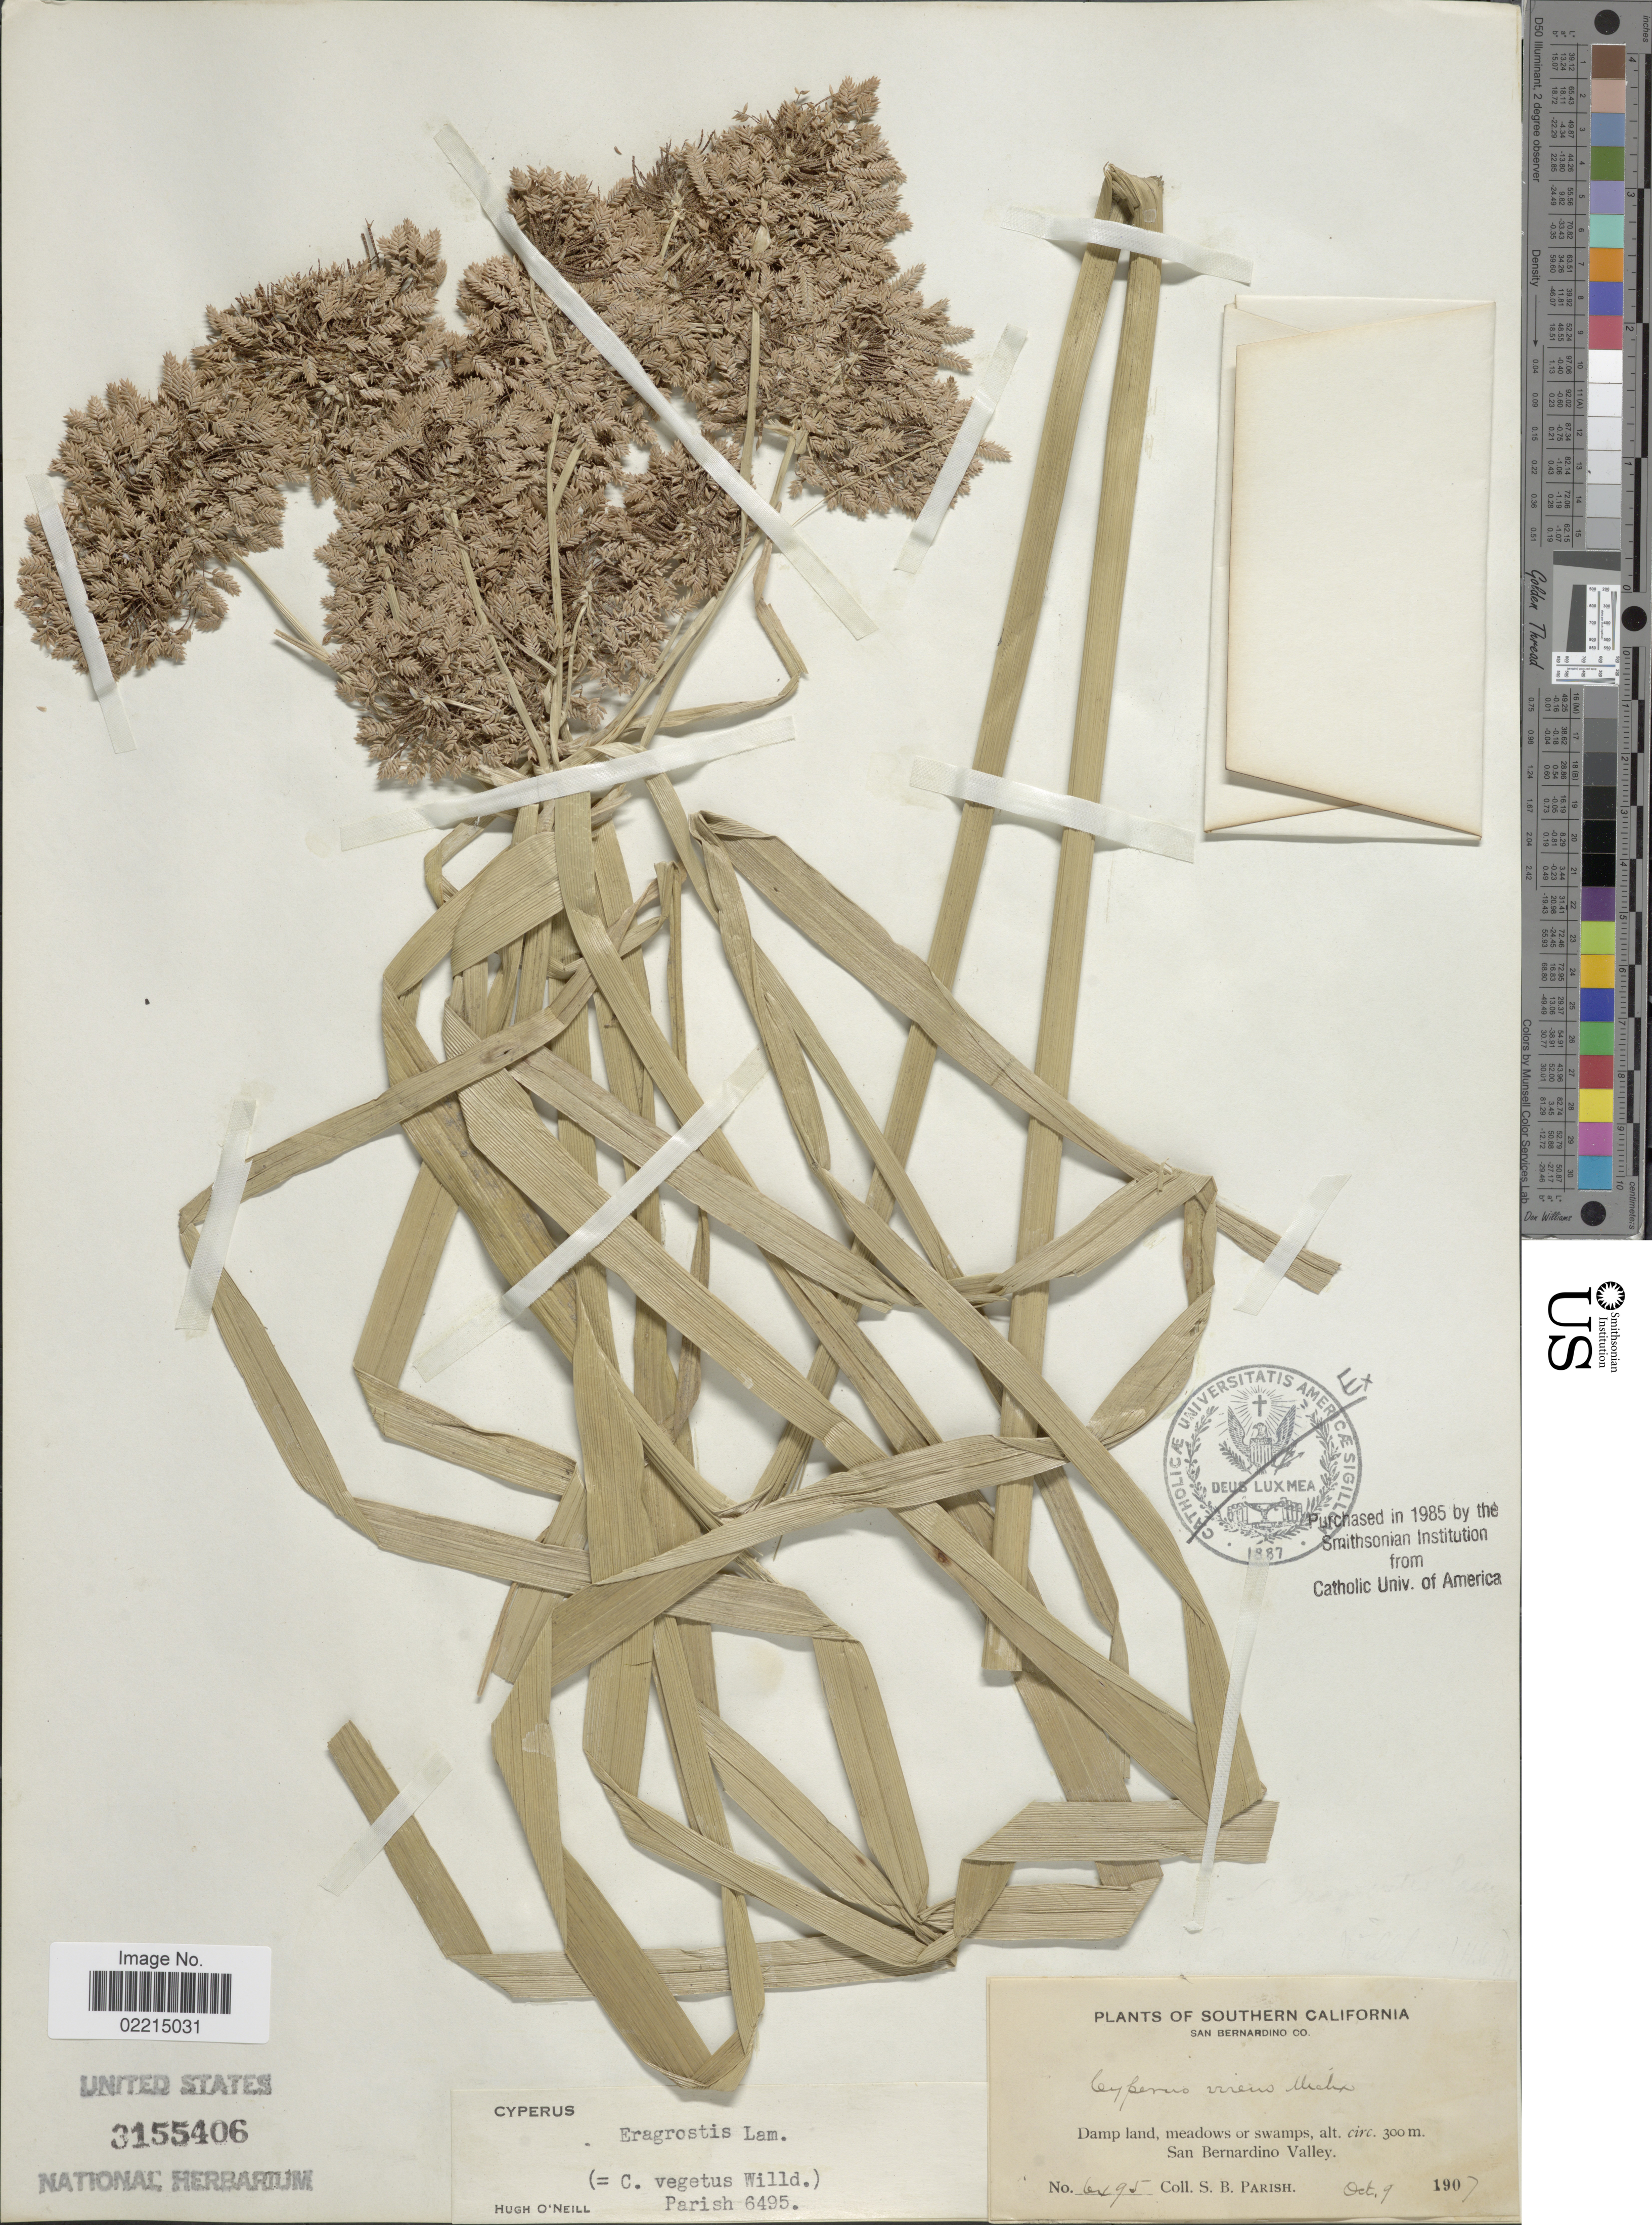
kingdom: Plantae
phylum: Tracheophyta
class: Liliopsida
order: Poales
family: Cyperaceae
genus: Cyperus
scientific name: Cyperus eragrostis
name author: Lam.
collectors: S. B. Parish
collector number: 6495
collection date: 1907-10-09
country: United States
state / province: California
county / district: San Bernardino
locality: Southern California. San Bernardino Co. San Bernardino Valley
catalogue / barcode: US 3155406